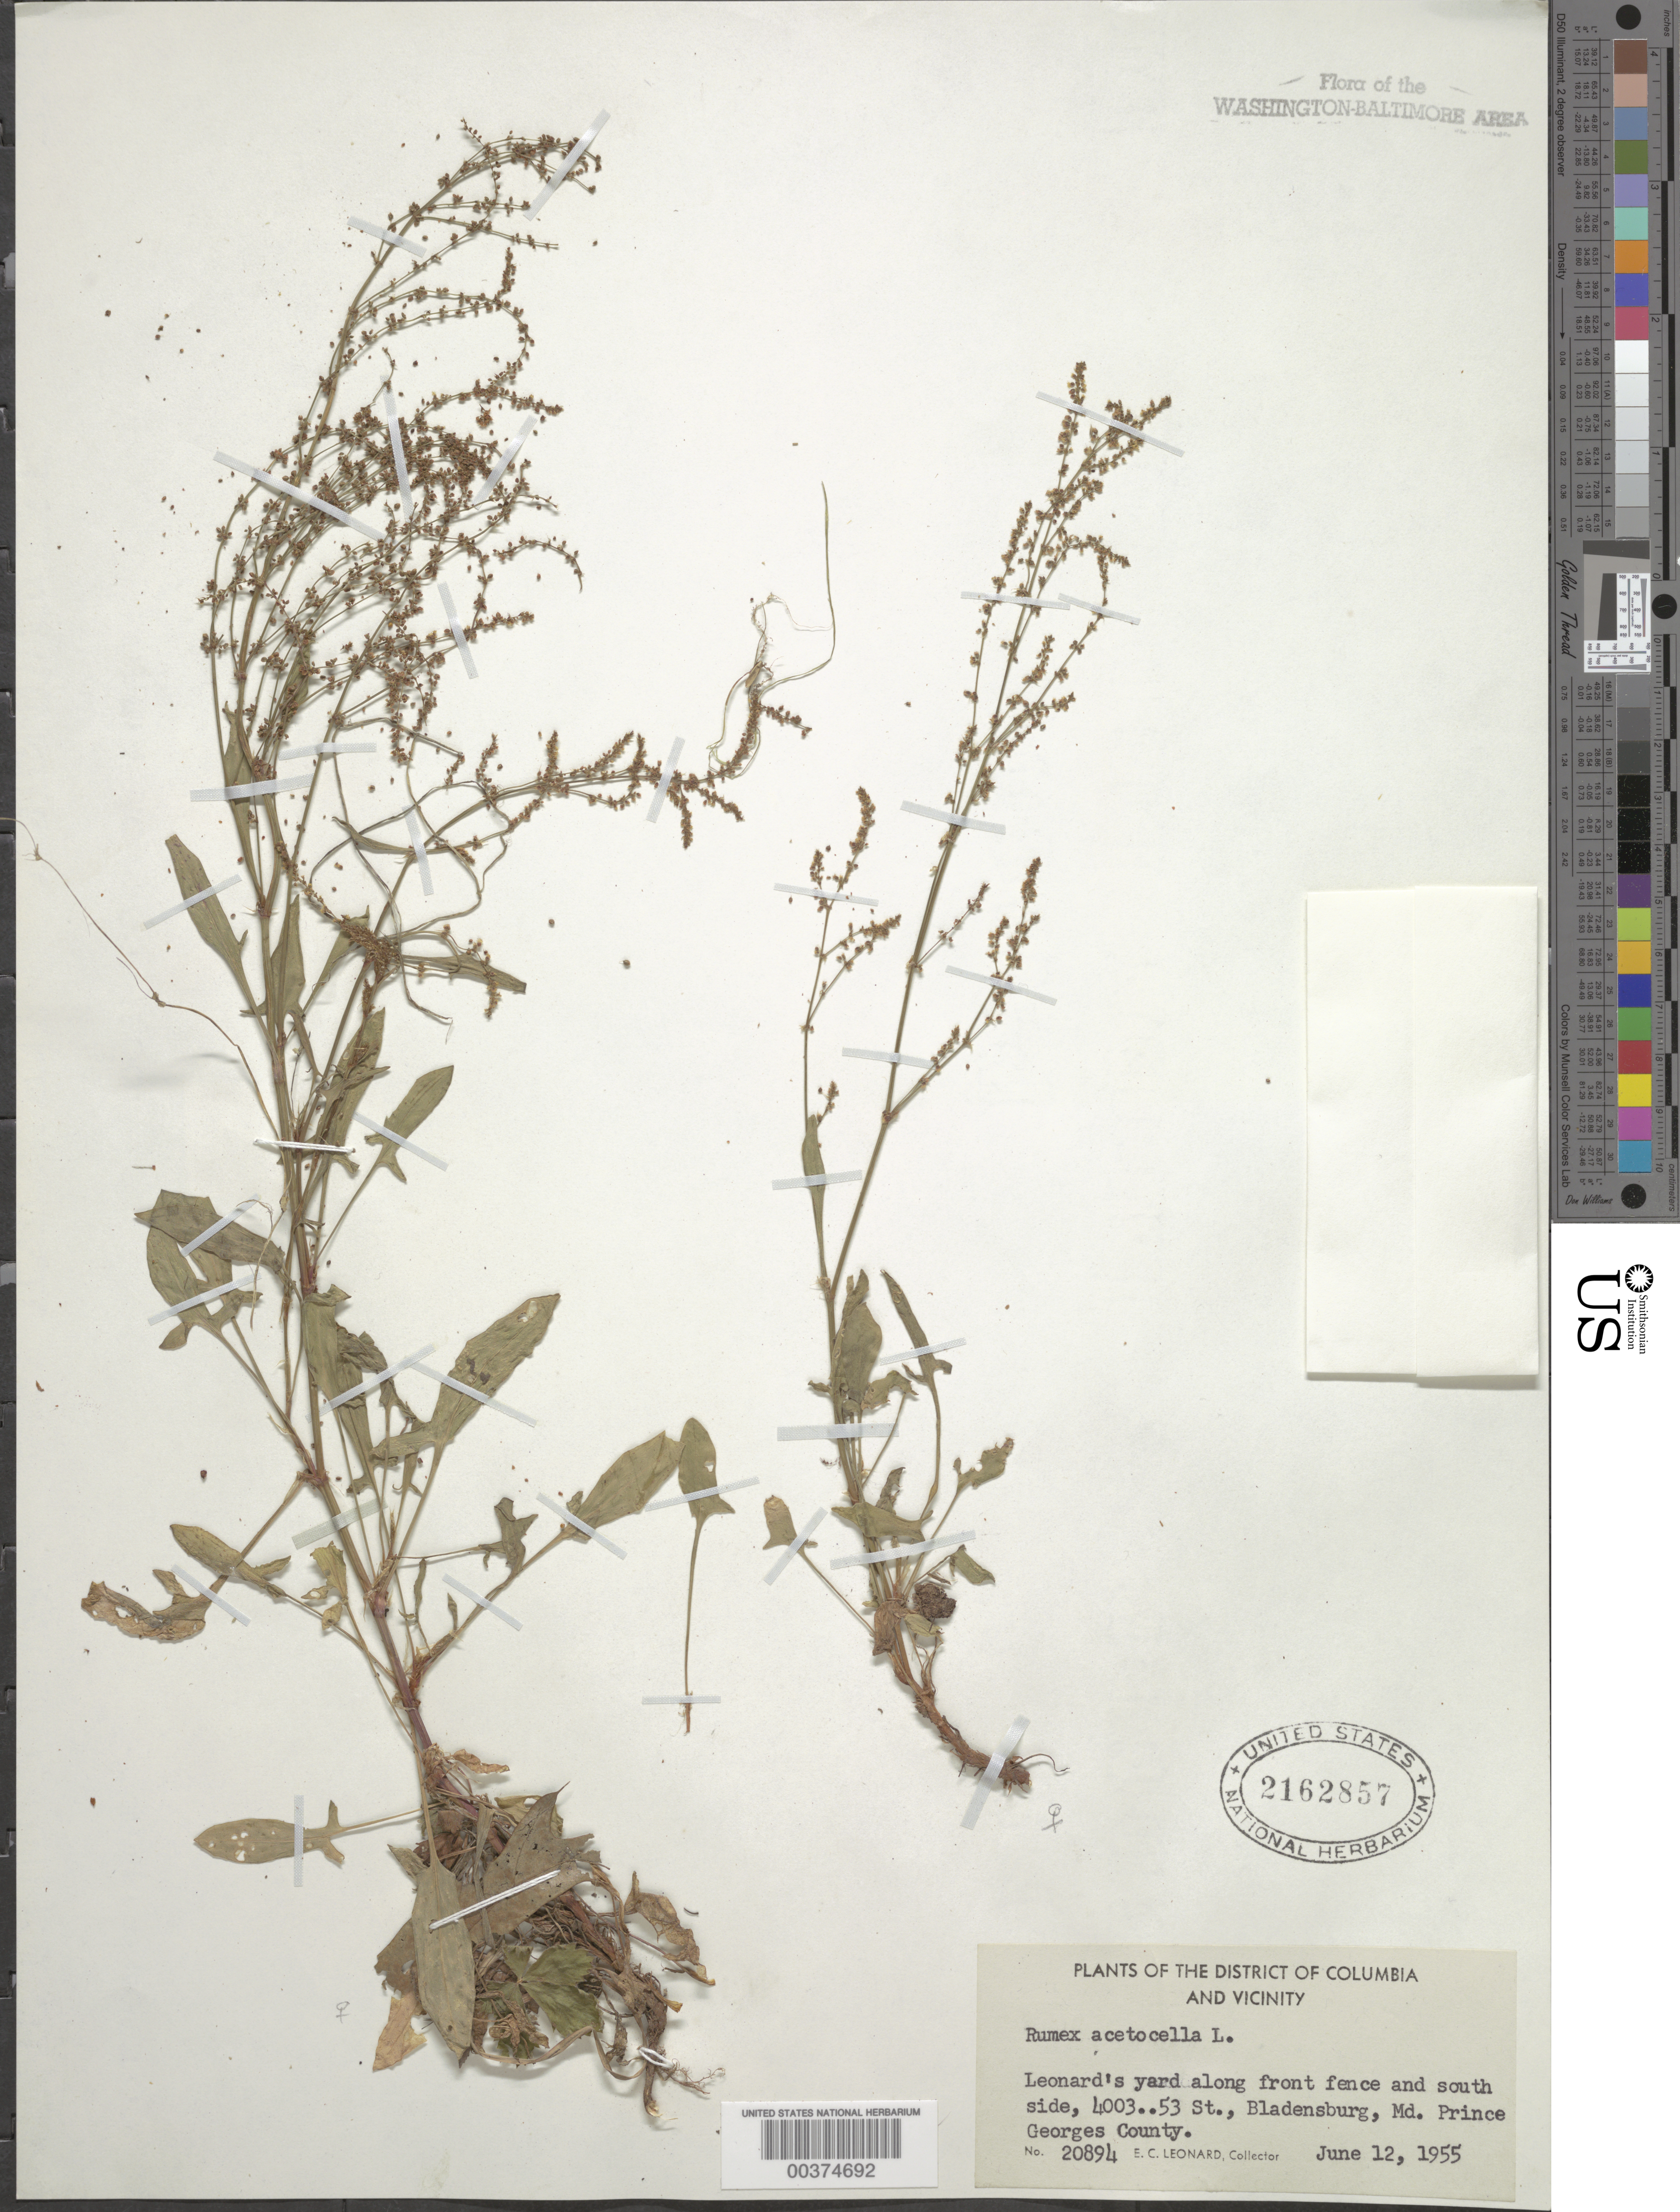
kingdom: Plantae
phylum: Tracheophyta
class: Magnoliopsida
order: Caryophyllales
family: Polygonaceae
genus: Rumex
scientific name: Rumex acetosella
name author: L.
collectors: E. C. Leonard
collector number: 20894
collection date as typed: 12 Jun 1955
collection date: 1955-06-12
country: United States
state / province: Maryland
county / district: Prince George's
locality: Bladensburg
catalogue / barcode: US 2162857